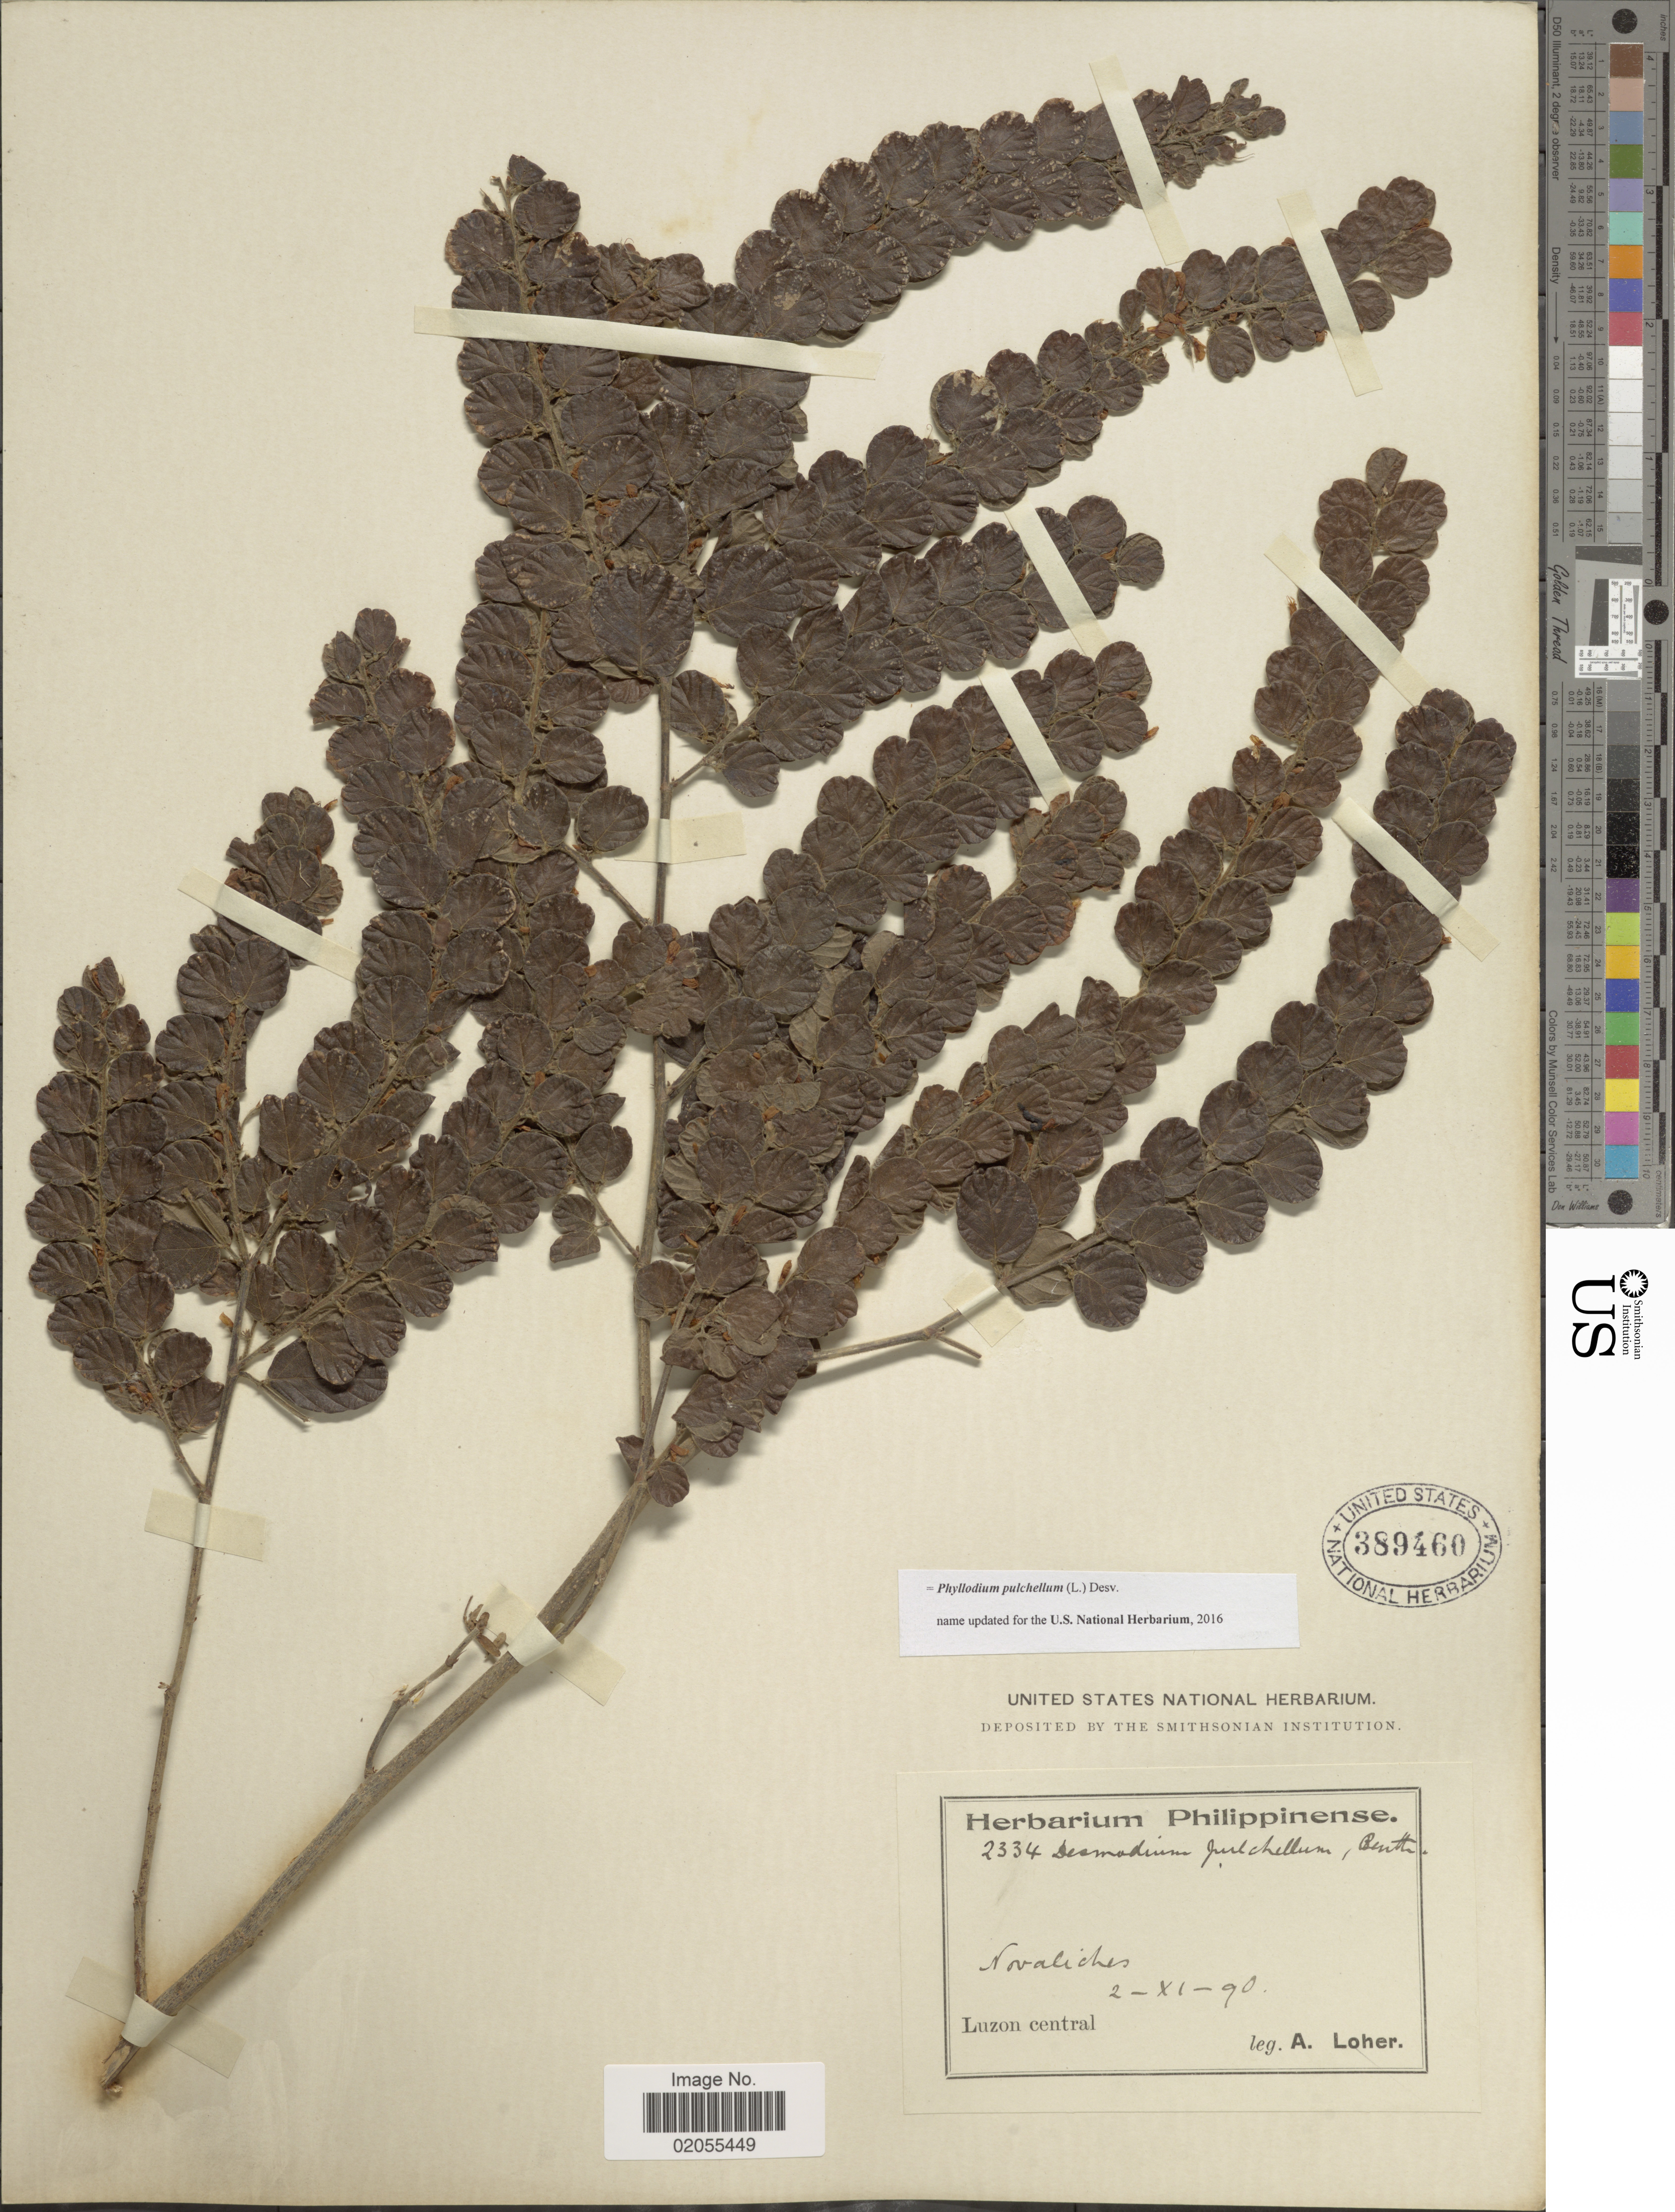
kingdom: Plantae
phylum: Tracheophyta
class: Magnoliopsida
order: Fabales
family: Fabaceae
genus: Phyllodium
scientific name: Phyllodium pulchellum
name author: (L.) Desv.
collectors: A. Loher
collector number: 2334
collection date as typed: Transcribed d/m/y: 2/11/90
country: Philippines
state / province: Central Luzon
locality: Novaliches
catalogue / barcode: US 389460